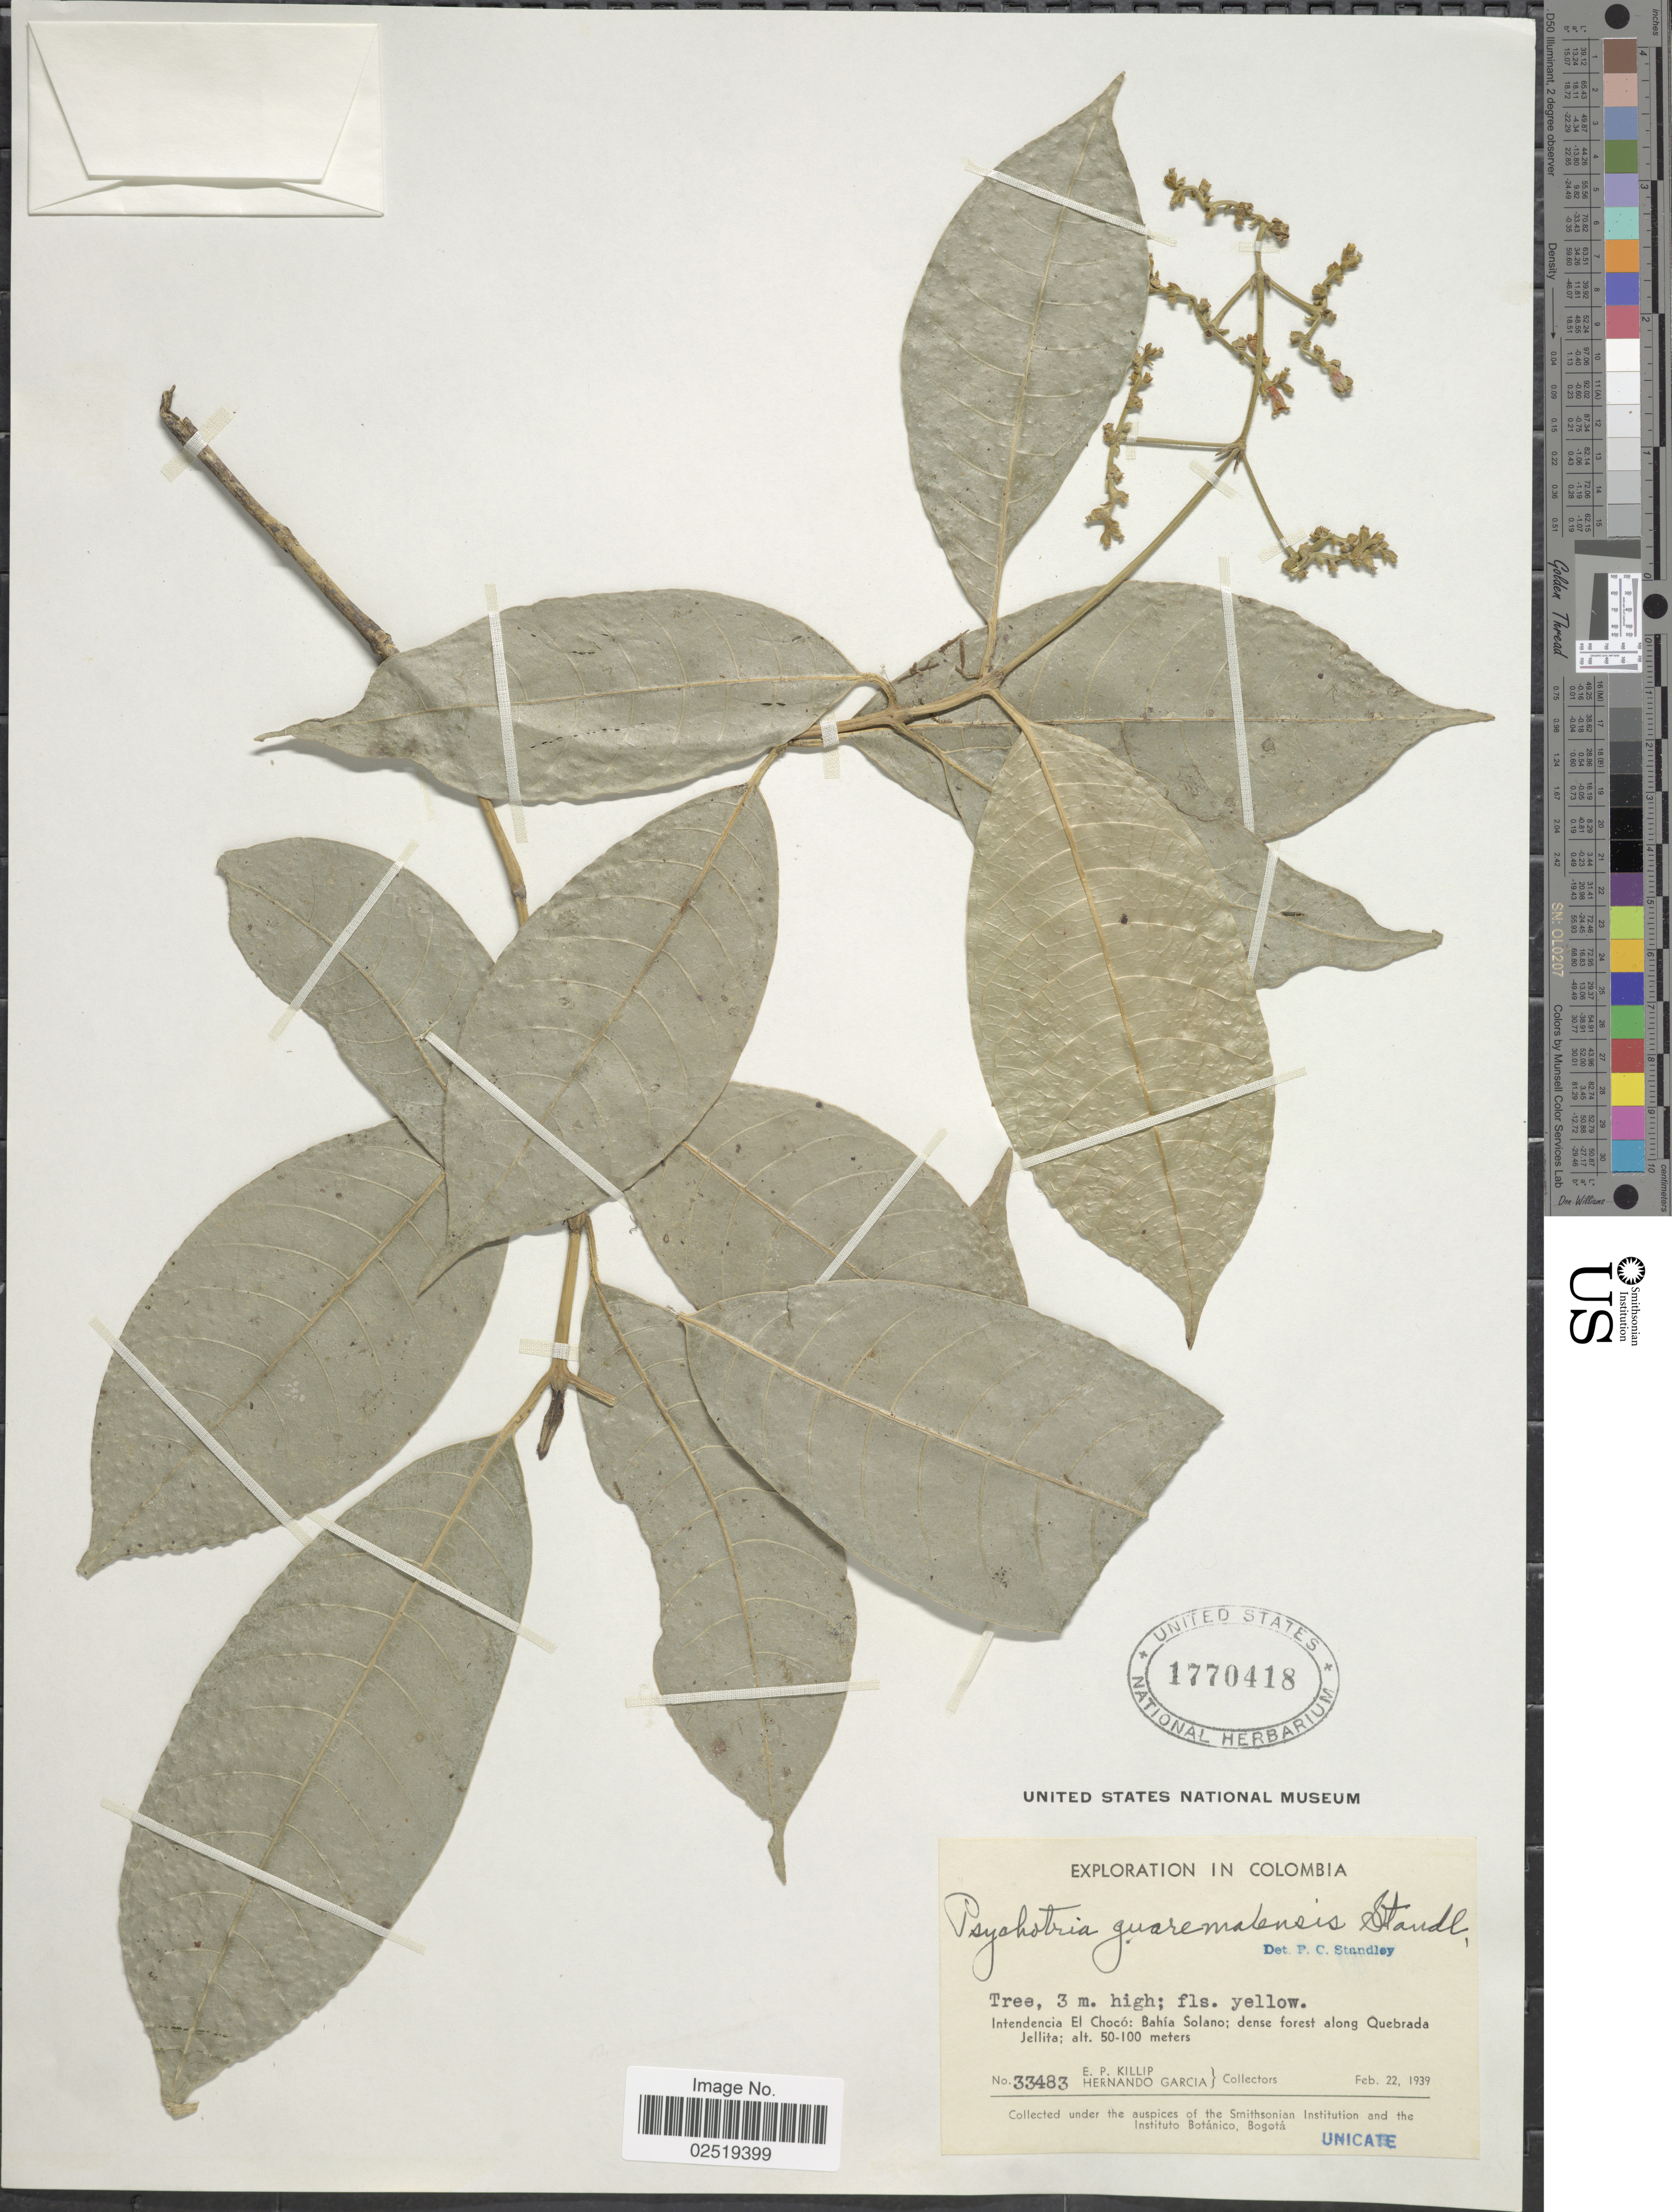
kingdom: Plantae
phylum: Tracheophyta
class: Magnoliopsida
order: Gentianales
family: Rubiaceae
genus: Psychotria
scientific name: Psychotria guaremalensis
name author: Standl.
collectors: E. P. Killip & H. Garcia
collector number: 33483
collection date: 1939-02-22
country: Colombia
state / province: Chocó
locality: Intendencia El Choco: Bahia Solano; dense forest along Quebrada Jel;ita.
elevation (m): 50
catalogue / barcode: US 1770418